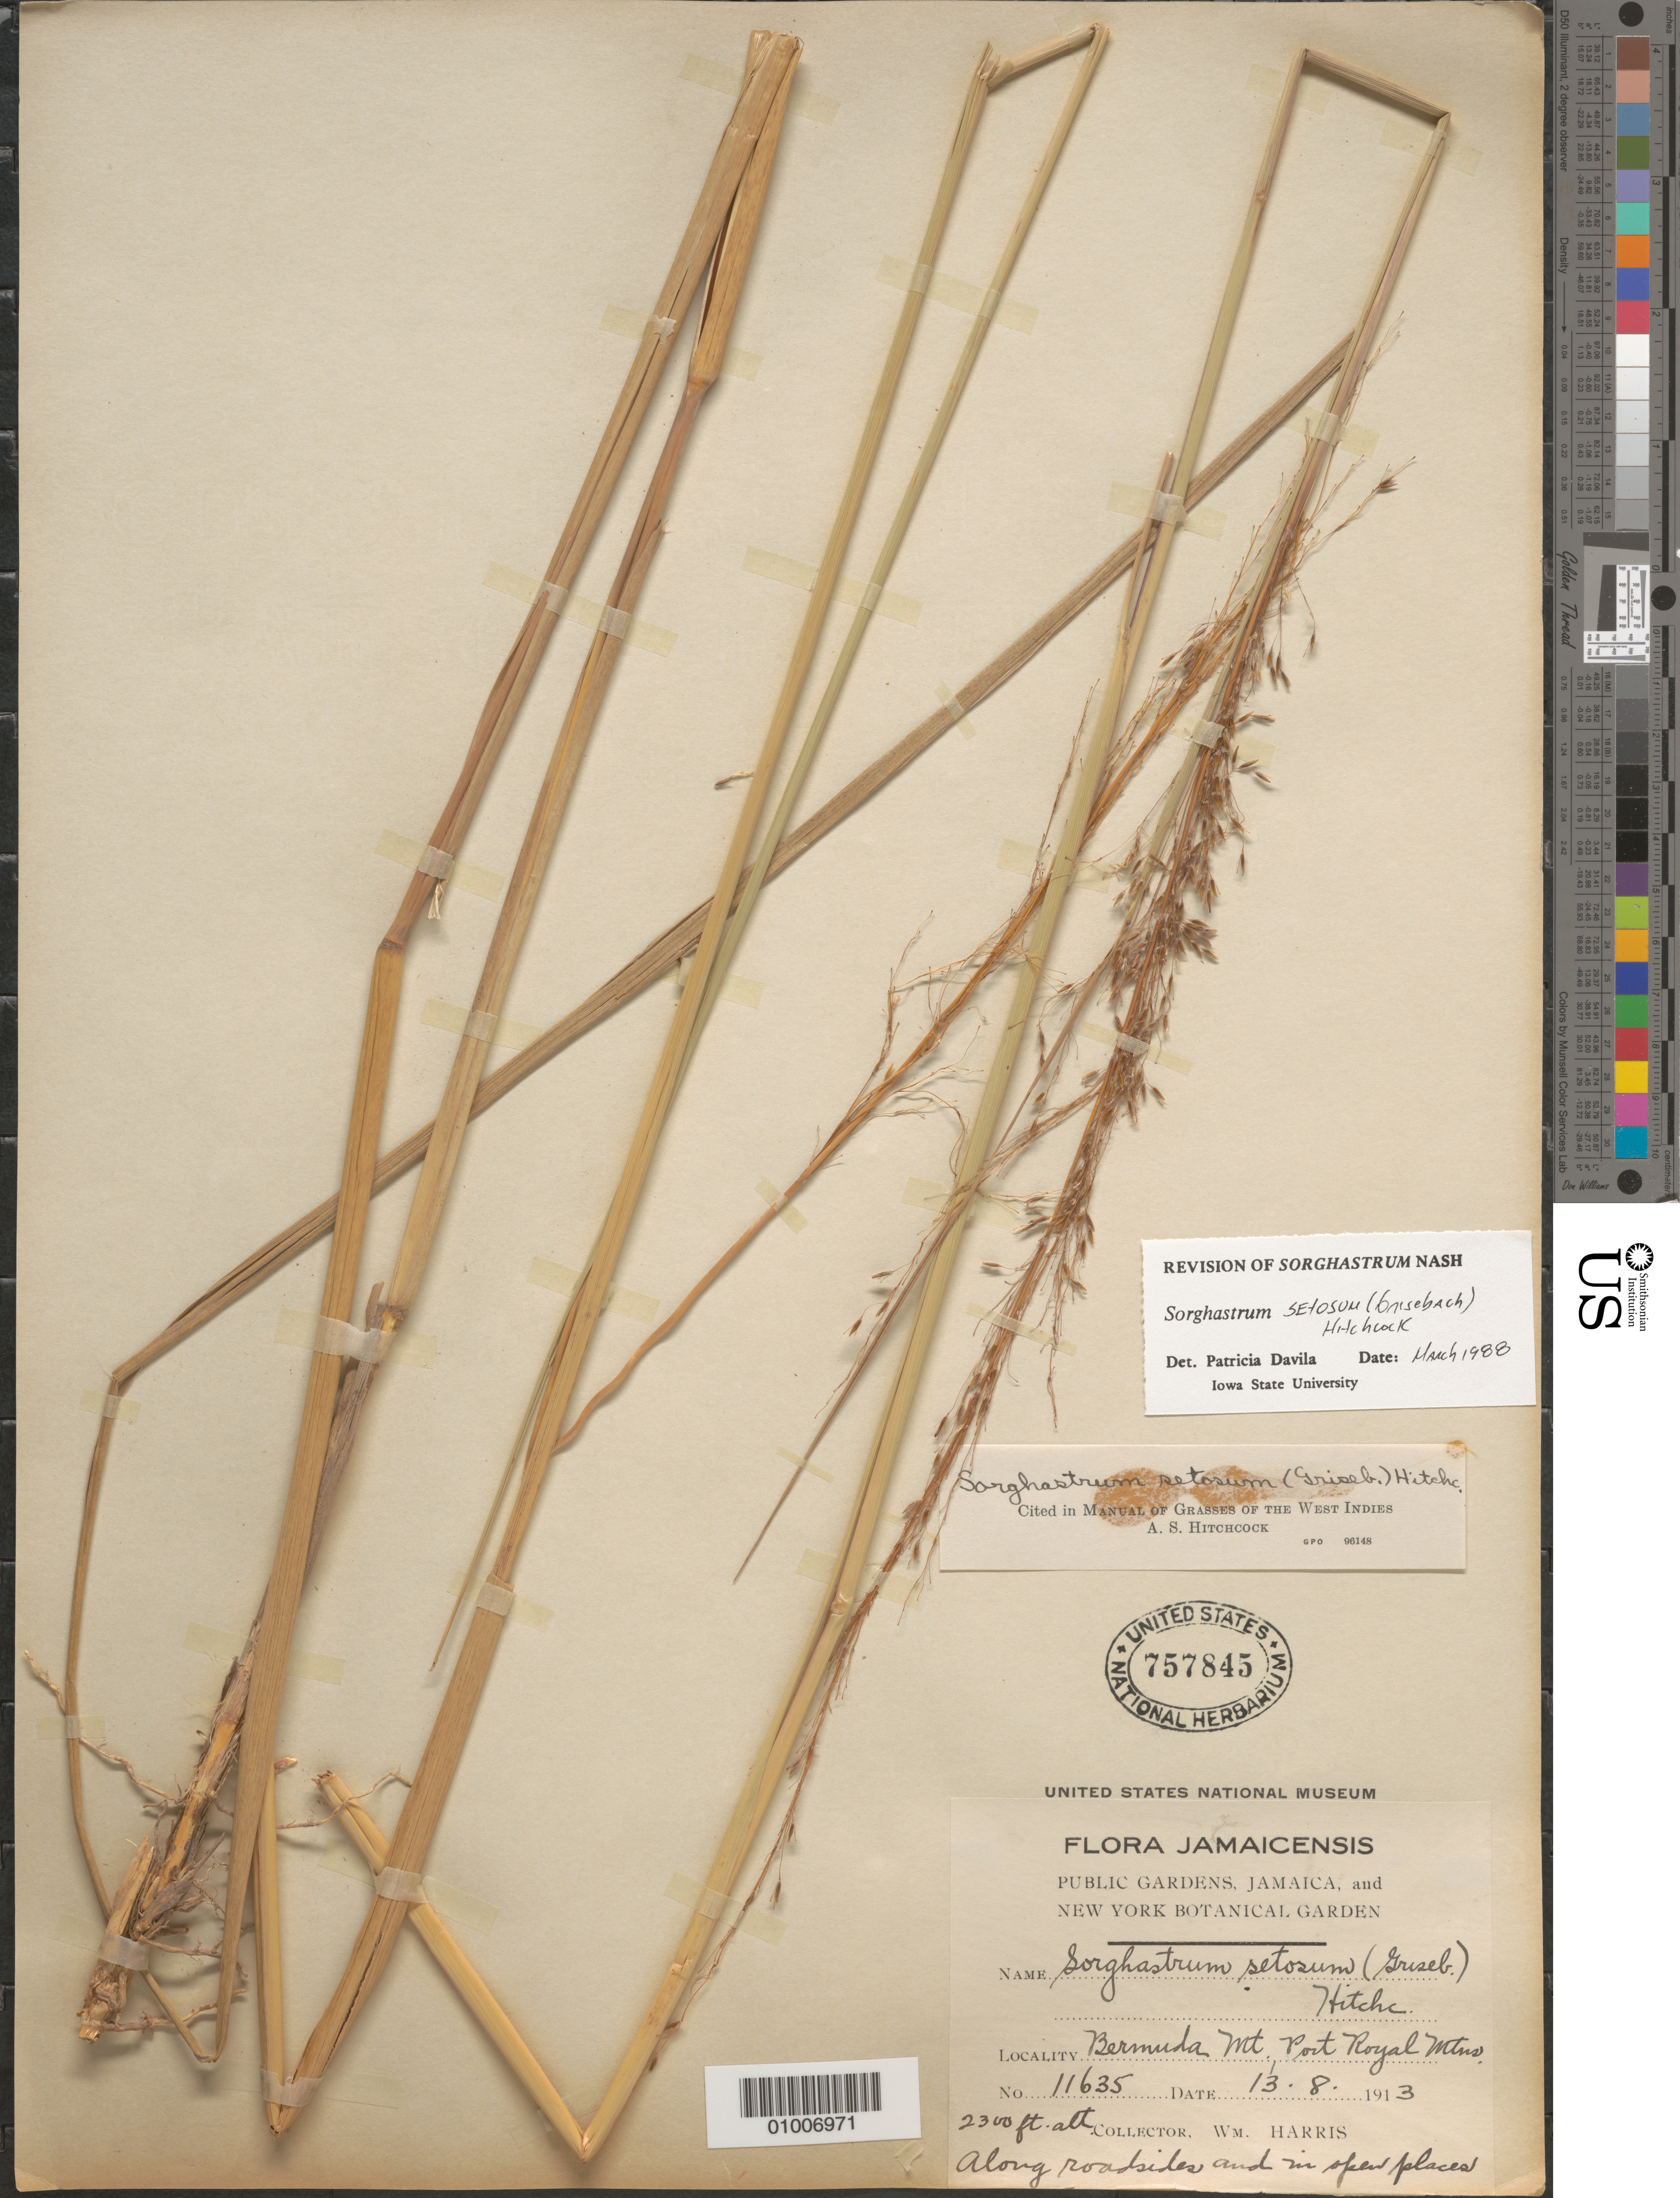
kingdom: Plantae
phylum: Tracheophyta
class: Liliopsida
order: Poales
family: Poaceae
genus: Sorghastrum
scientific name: Sorghastrum setosum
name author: (Griseb.) Hitchc.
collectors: W. Harris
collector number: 11635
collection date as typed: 13 Aug 1913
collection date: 1913-08-13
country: Jamaica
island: Jamaica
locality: Along roadside and in open places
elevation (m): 701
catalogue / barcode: US 757845